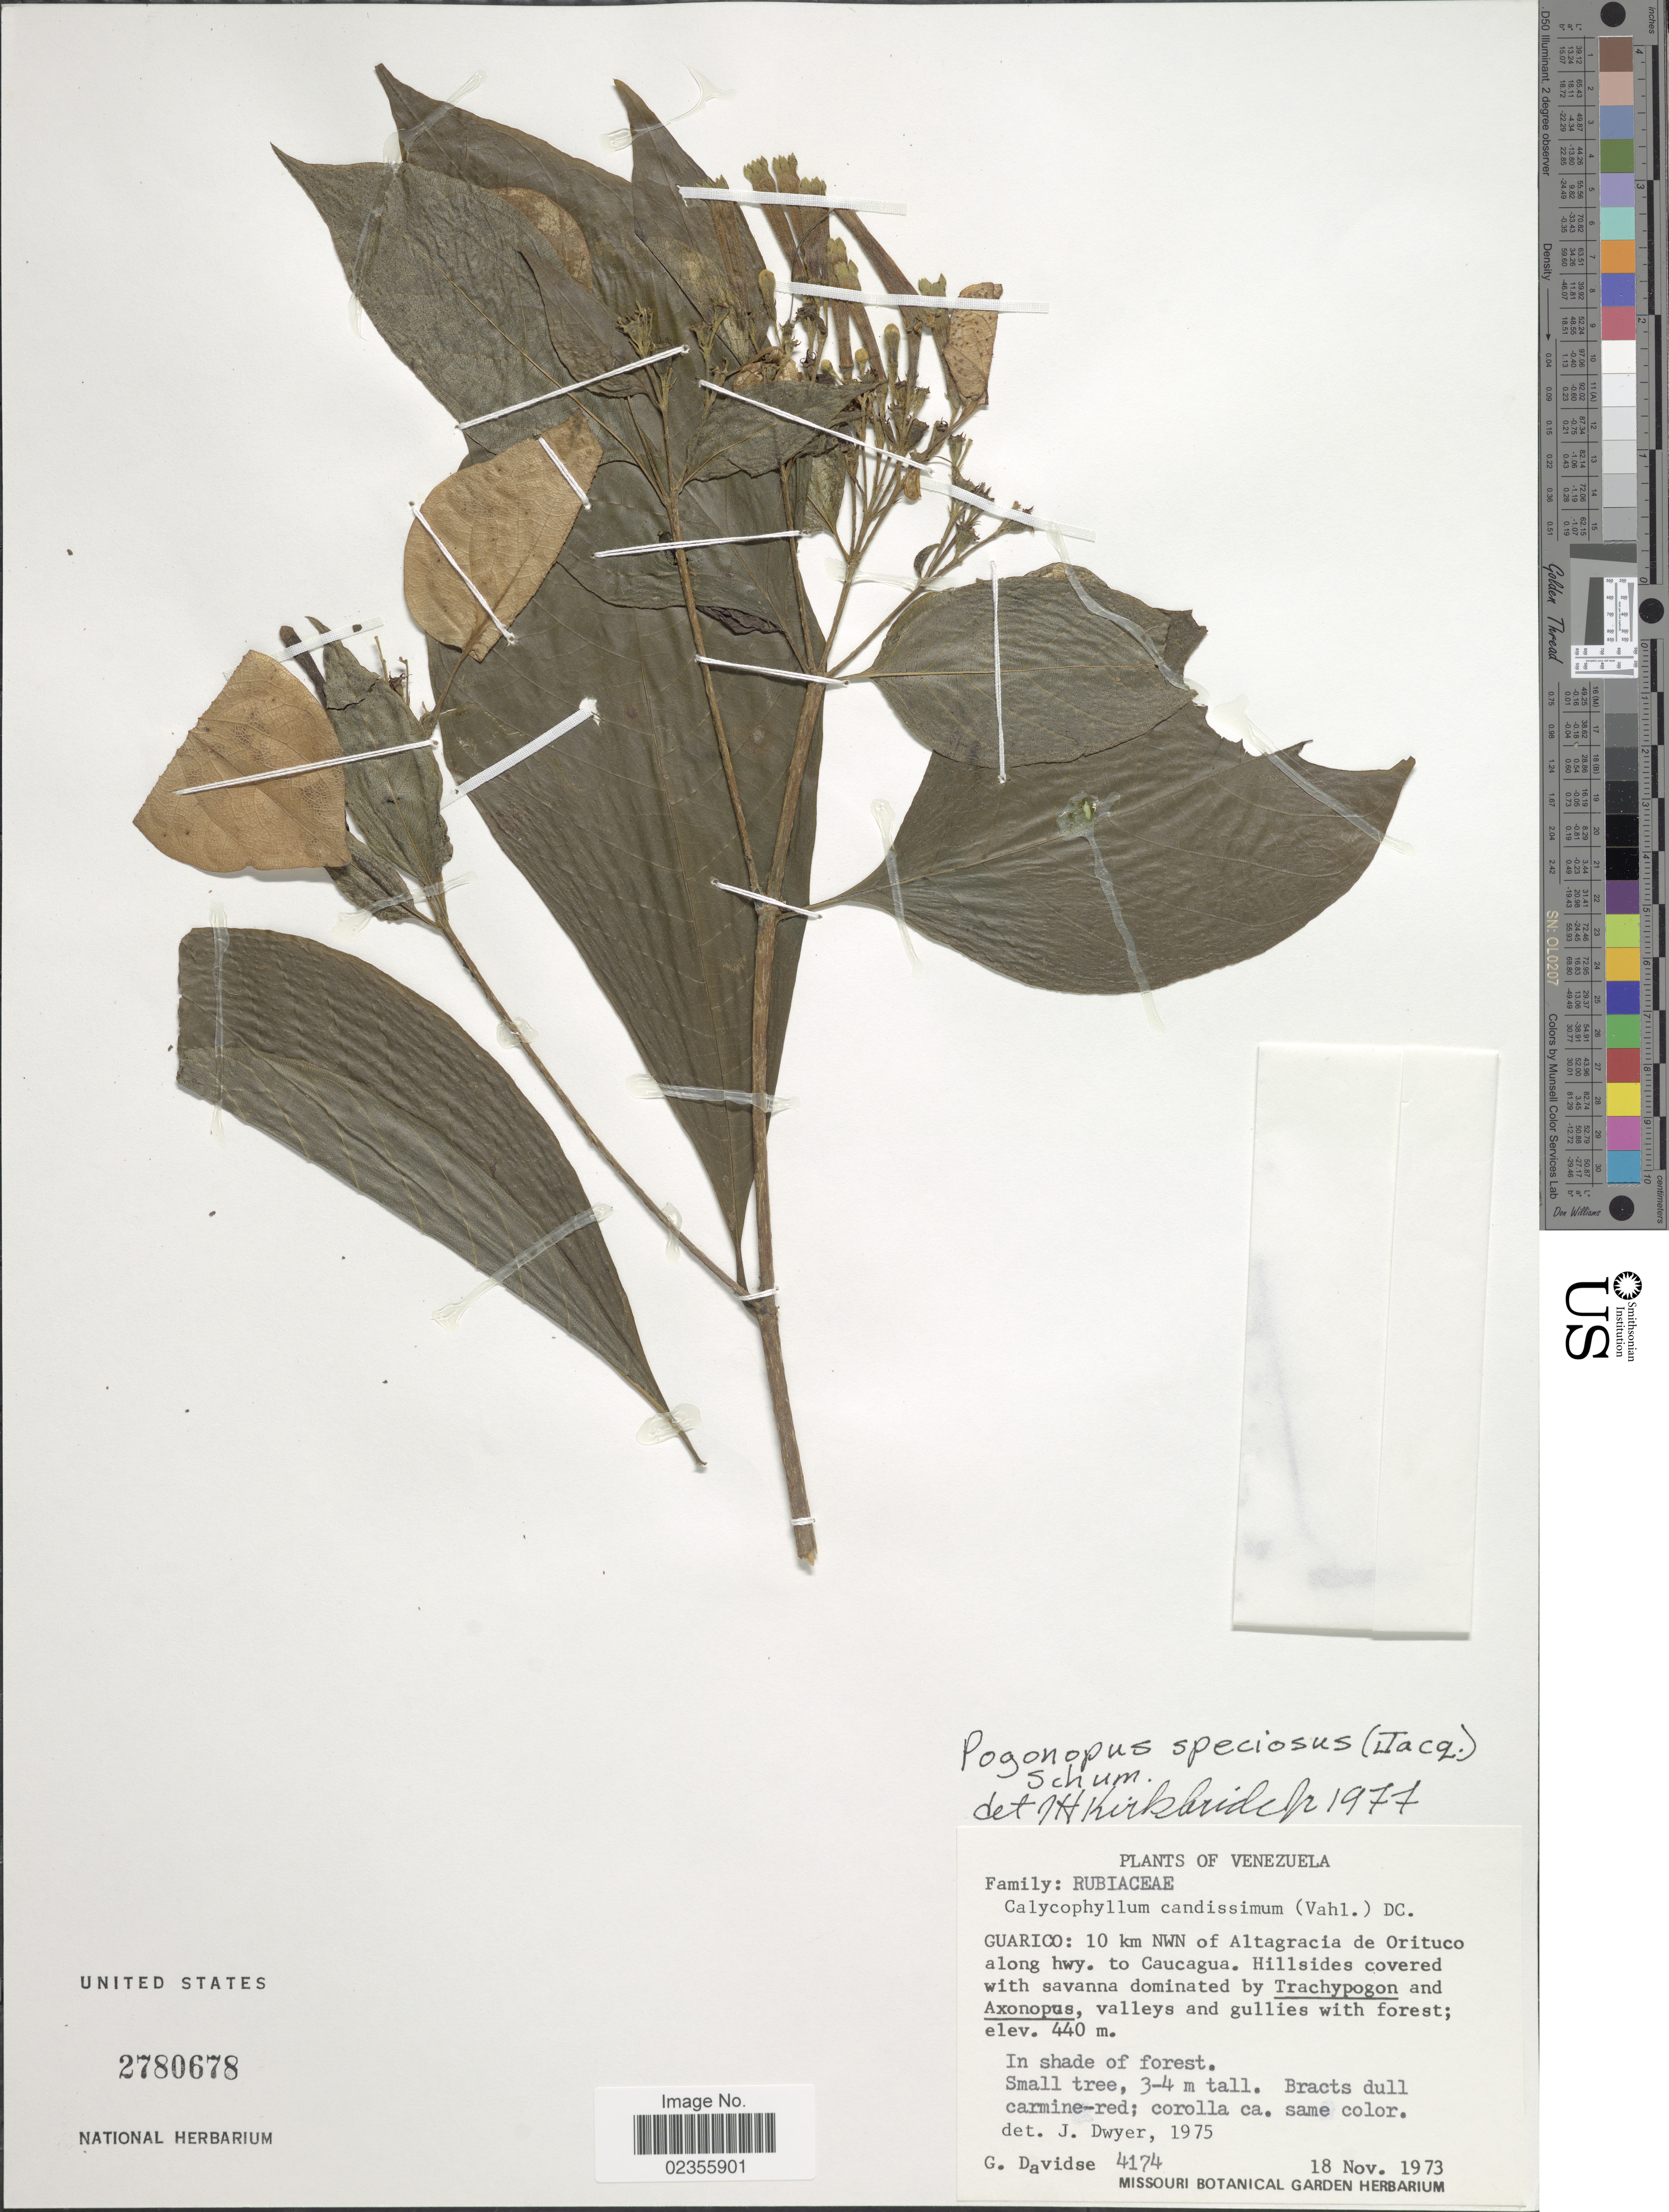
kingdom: Plantae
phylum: Tracheophyta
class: Magnoliopsida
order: Gentianales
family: Rubiaceae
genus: Pogonopus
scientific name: Pogonopus speciosus var. speciosus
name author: (Jacq.) K. Schum.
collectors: G. Davidse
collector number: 4174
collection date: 1973-11-18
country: Venezuela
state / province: Guárico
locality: Guarico: 10 km NWN of Altagracia de Orituco along hwy. to Caucagua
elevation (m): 440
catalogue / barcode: US 2780678